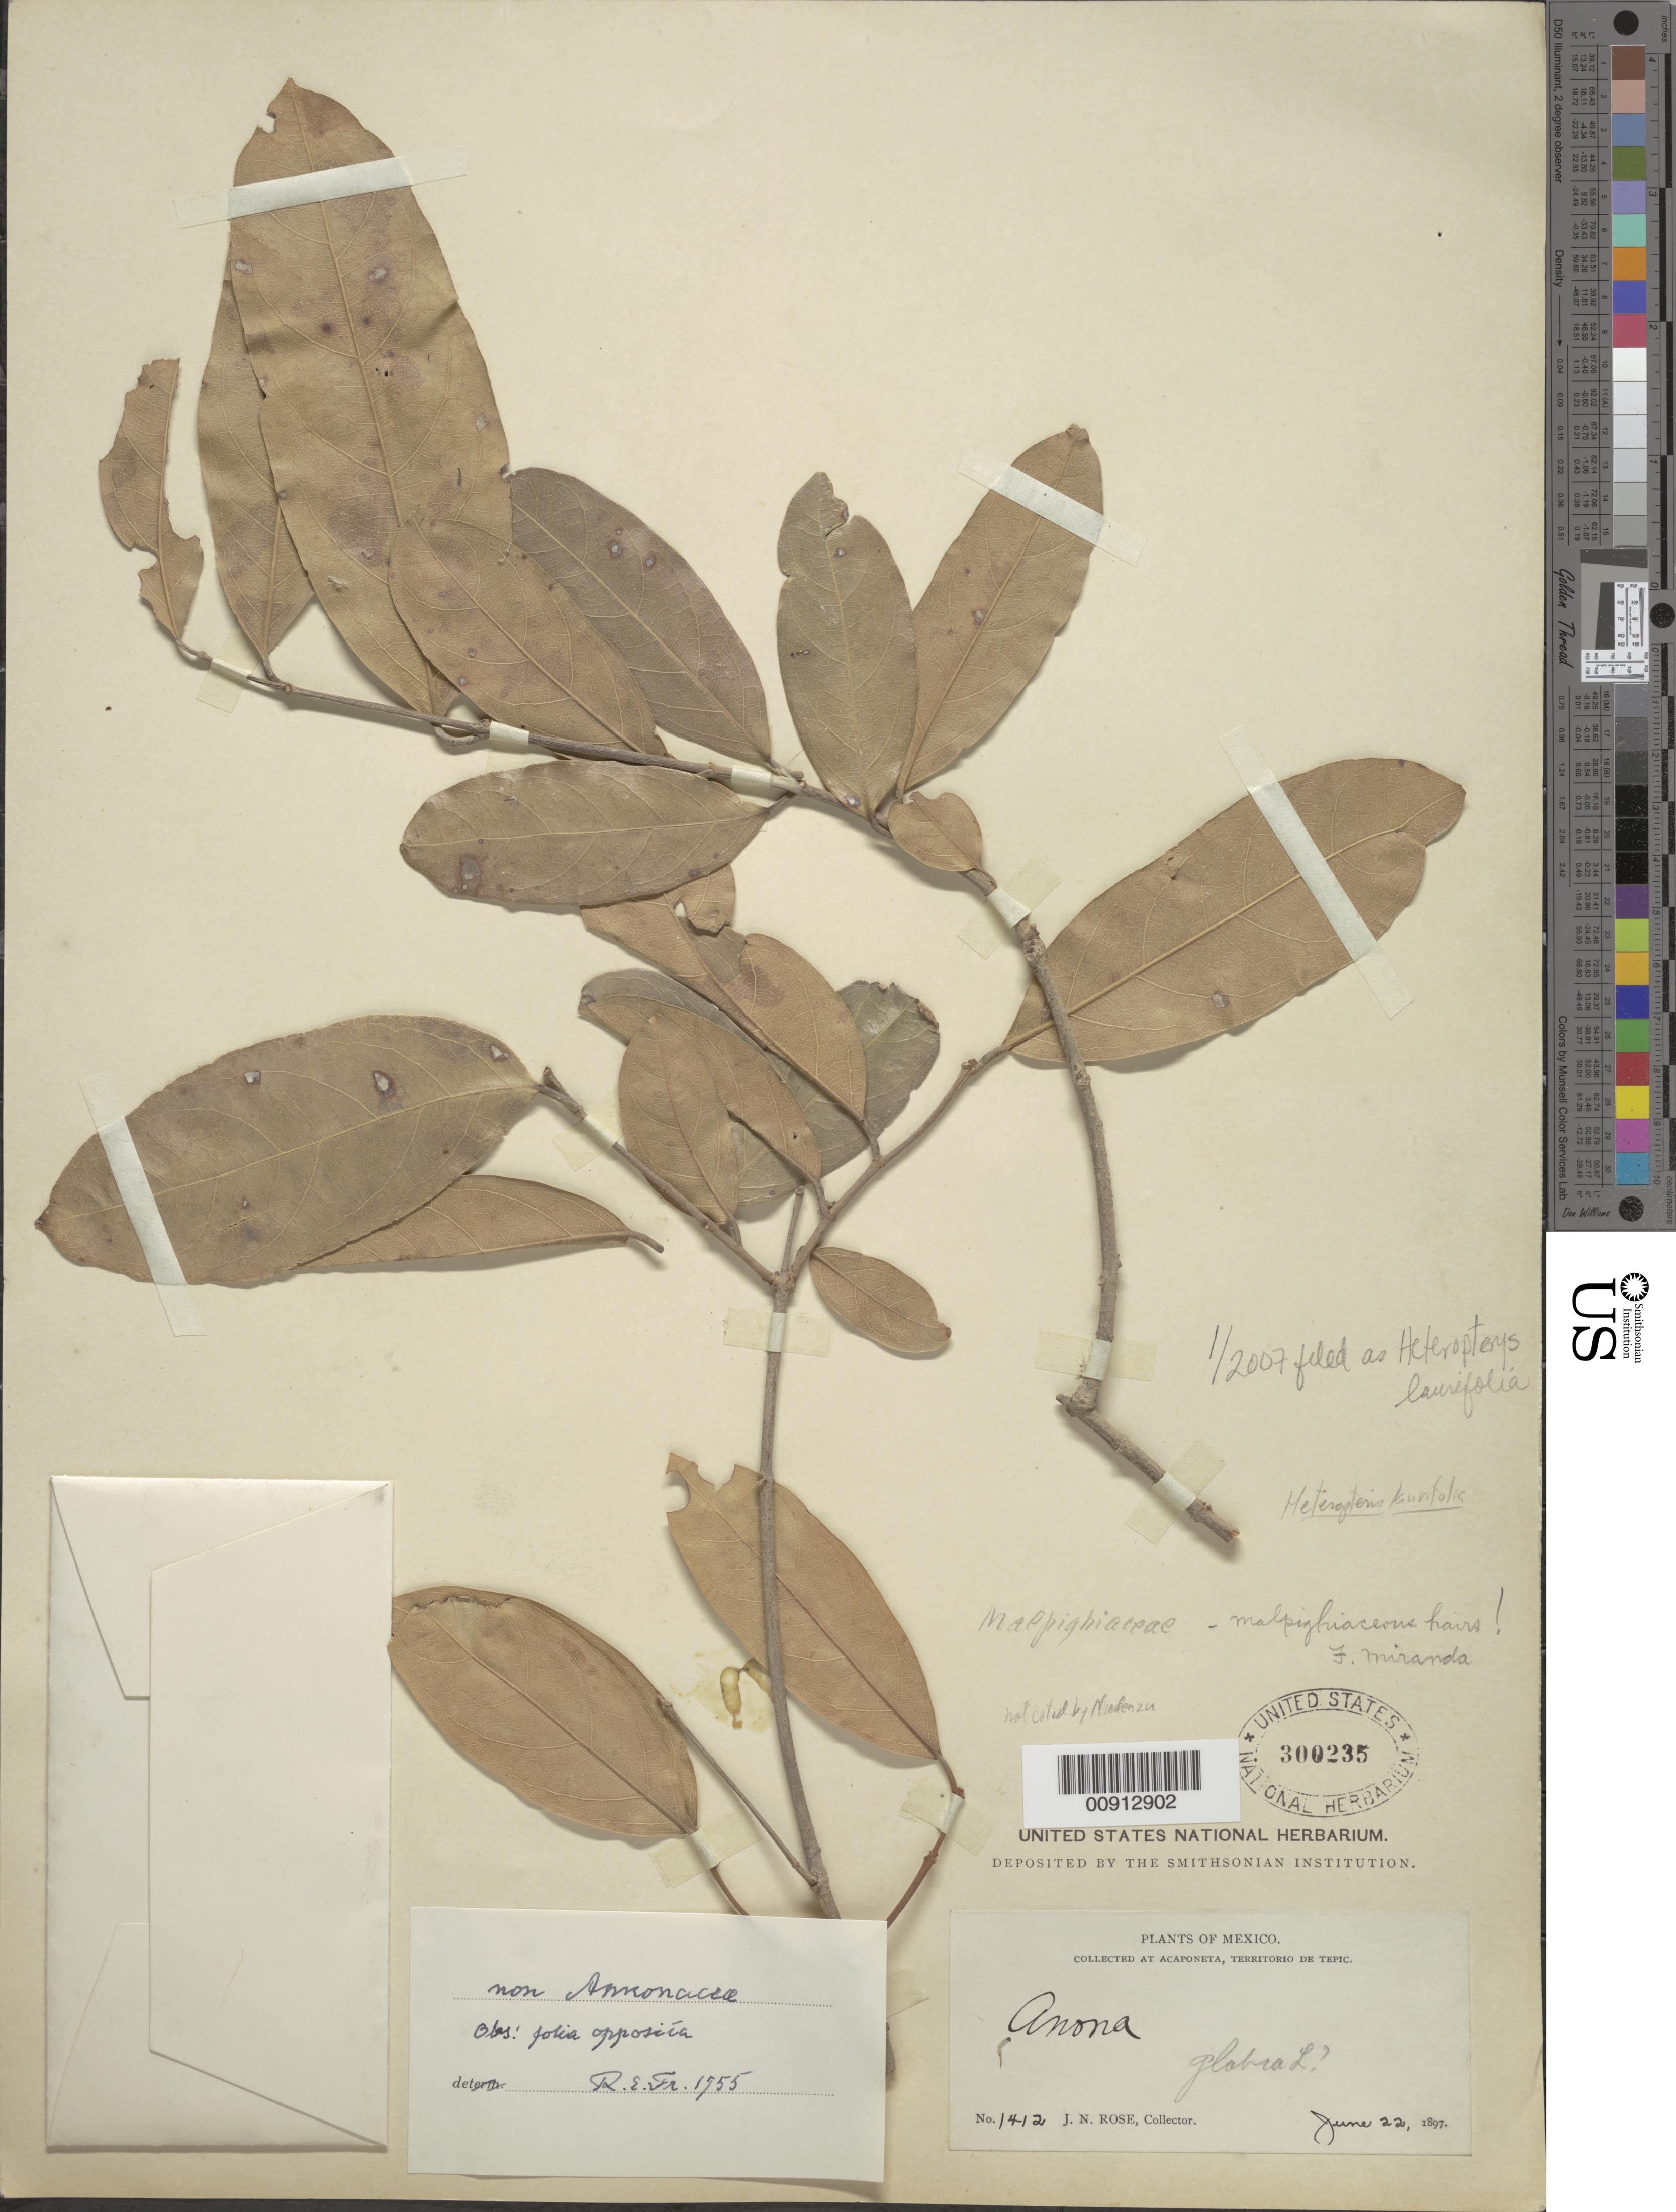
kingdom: Plantae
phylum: Tracheophyta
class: Magnoliopsida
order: Malpighiales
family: Malpighiaceae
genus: Heteropterys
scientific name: Heteropterys laurifolia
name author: (L.) A. Juss.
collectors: J. N. Rose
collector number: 1412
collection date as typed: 22 Jun 1897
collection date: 1897-06-22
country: Mexico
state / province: Nayarit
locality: Acaponeta, Territorio de Tepic.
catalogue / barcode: US 300235